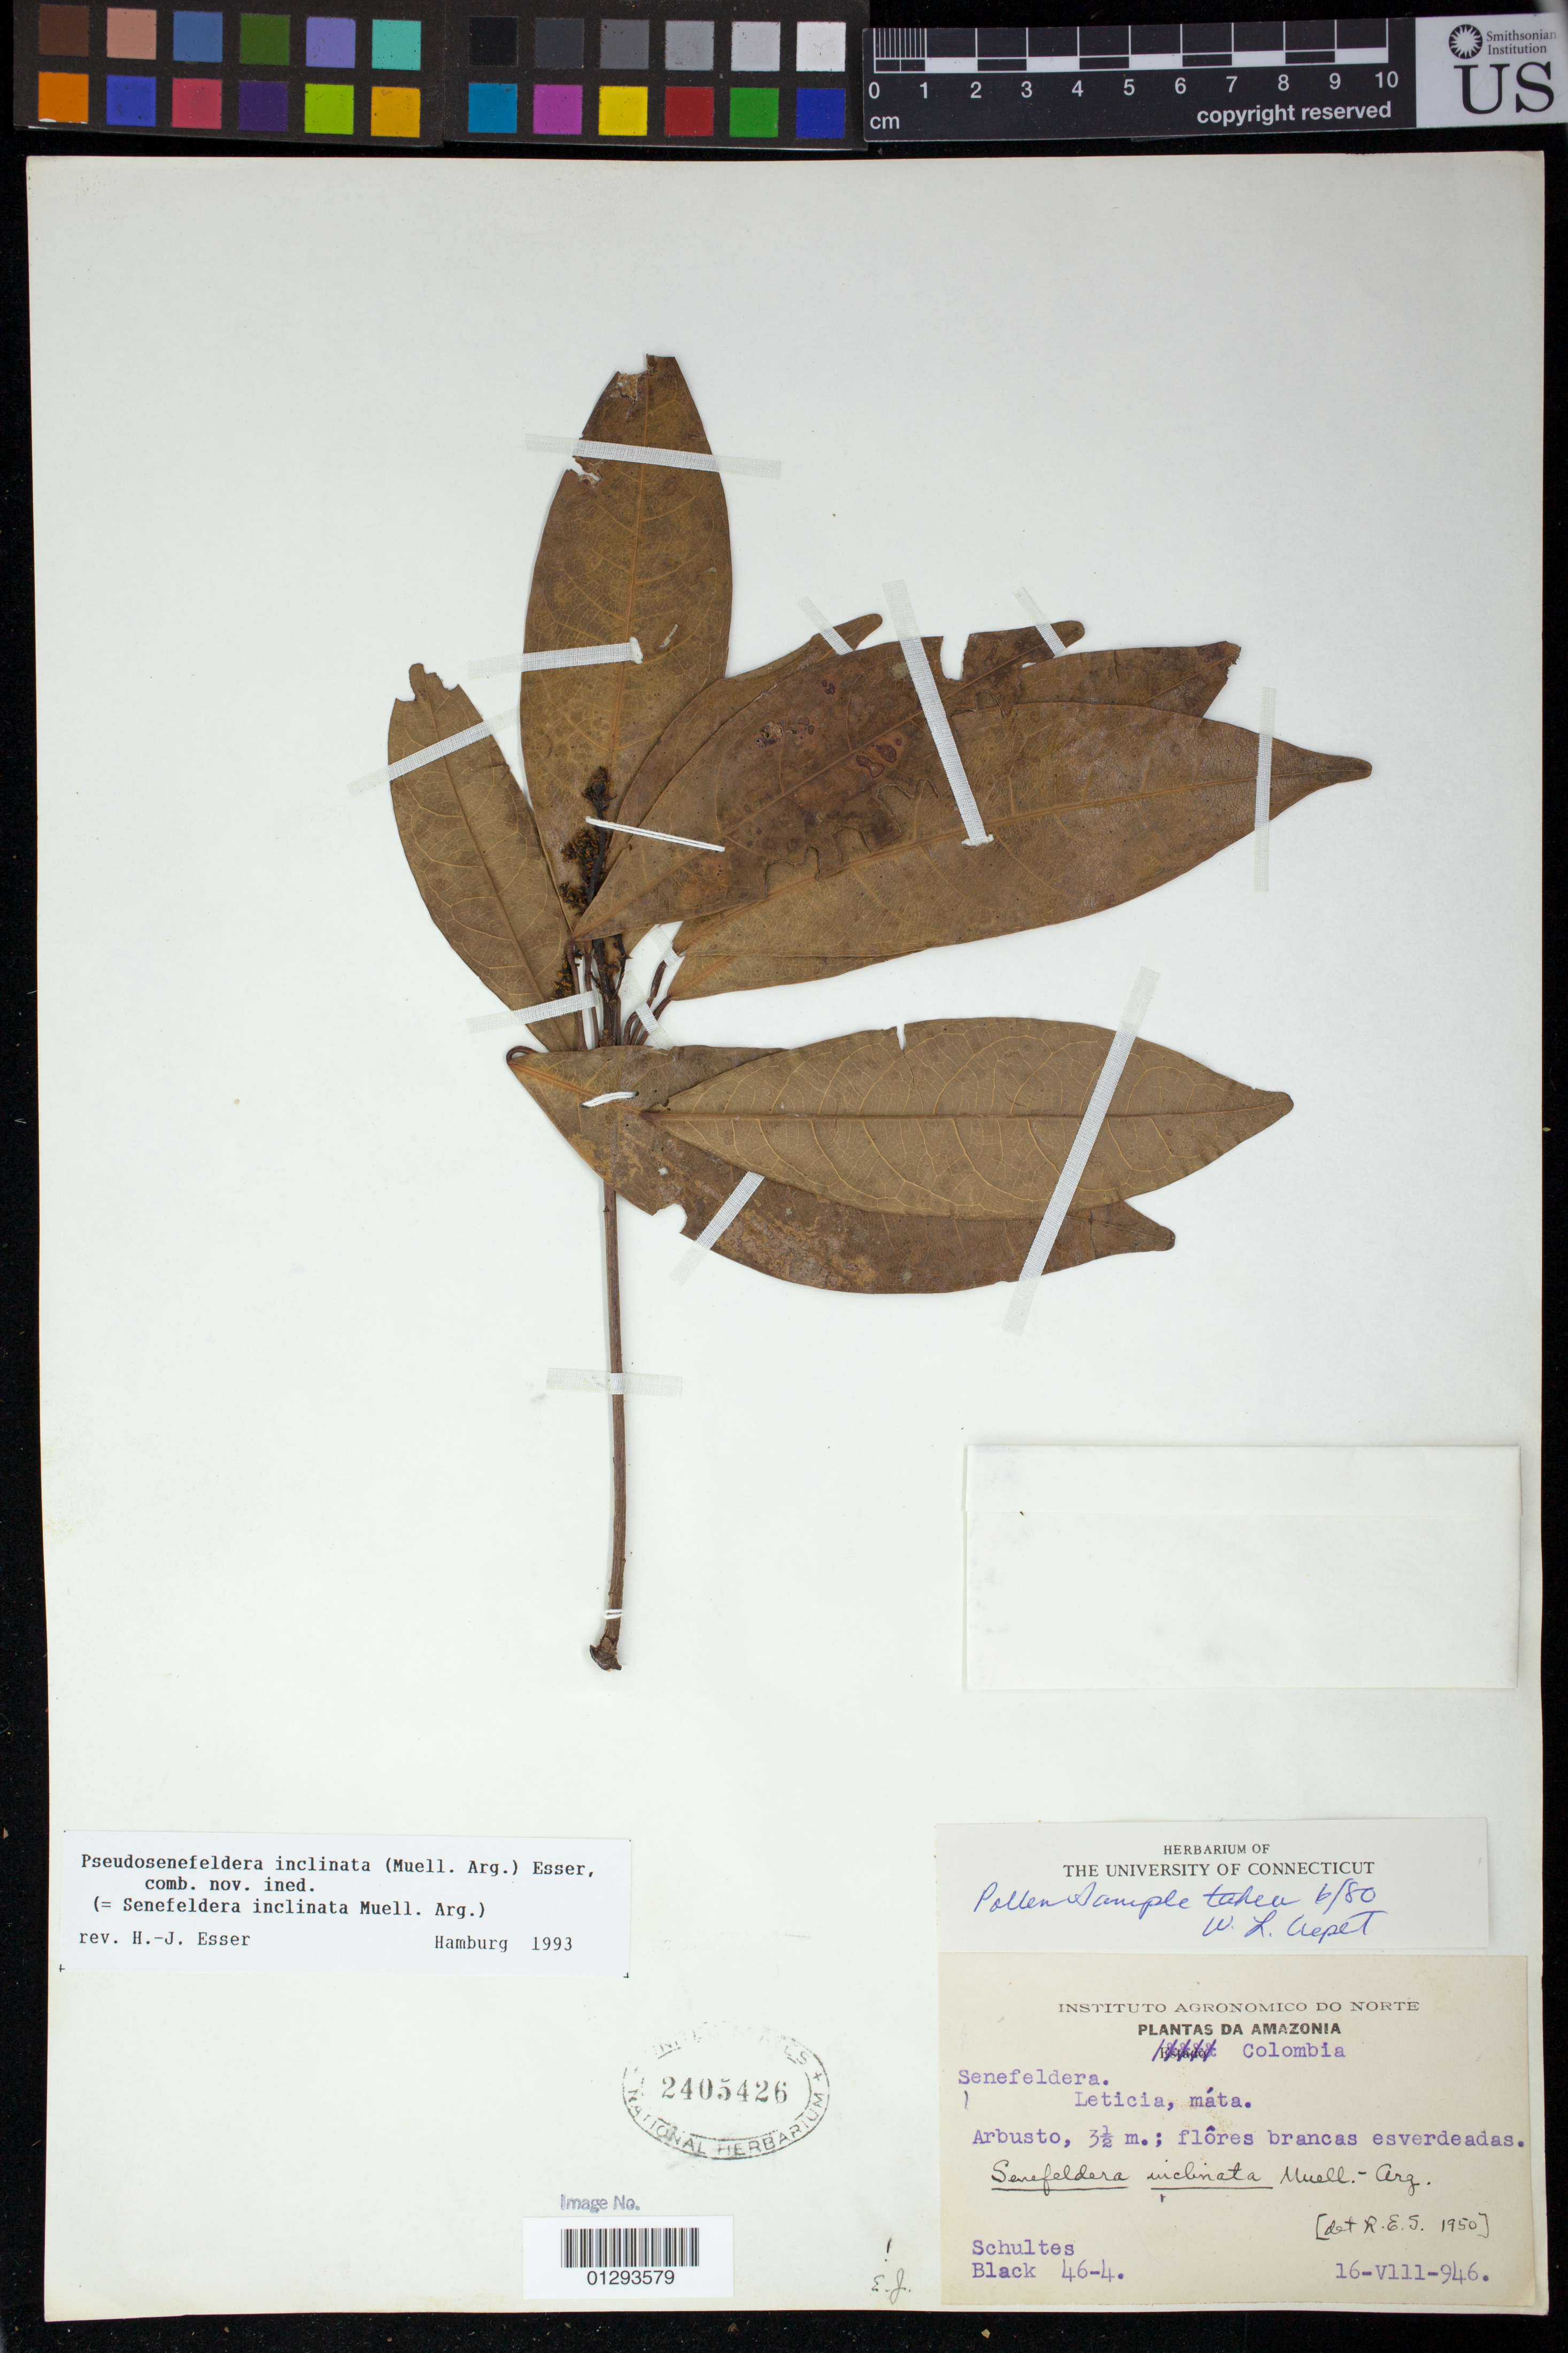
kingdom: Plantae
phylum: Tracheophyta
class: Magnoliopsida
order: Malpighiales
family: Euphorbiaceae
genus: Pseudosenefeldera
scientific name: Pseudosenefeldera inclinata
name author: (Müll. Arg.) Esser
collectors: -- Schultes & -- Black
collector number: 46-4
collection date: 1946-08-16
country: Colombia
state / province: Amazônas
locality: Leticia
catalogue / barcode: US 2405426